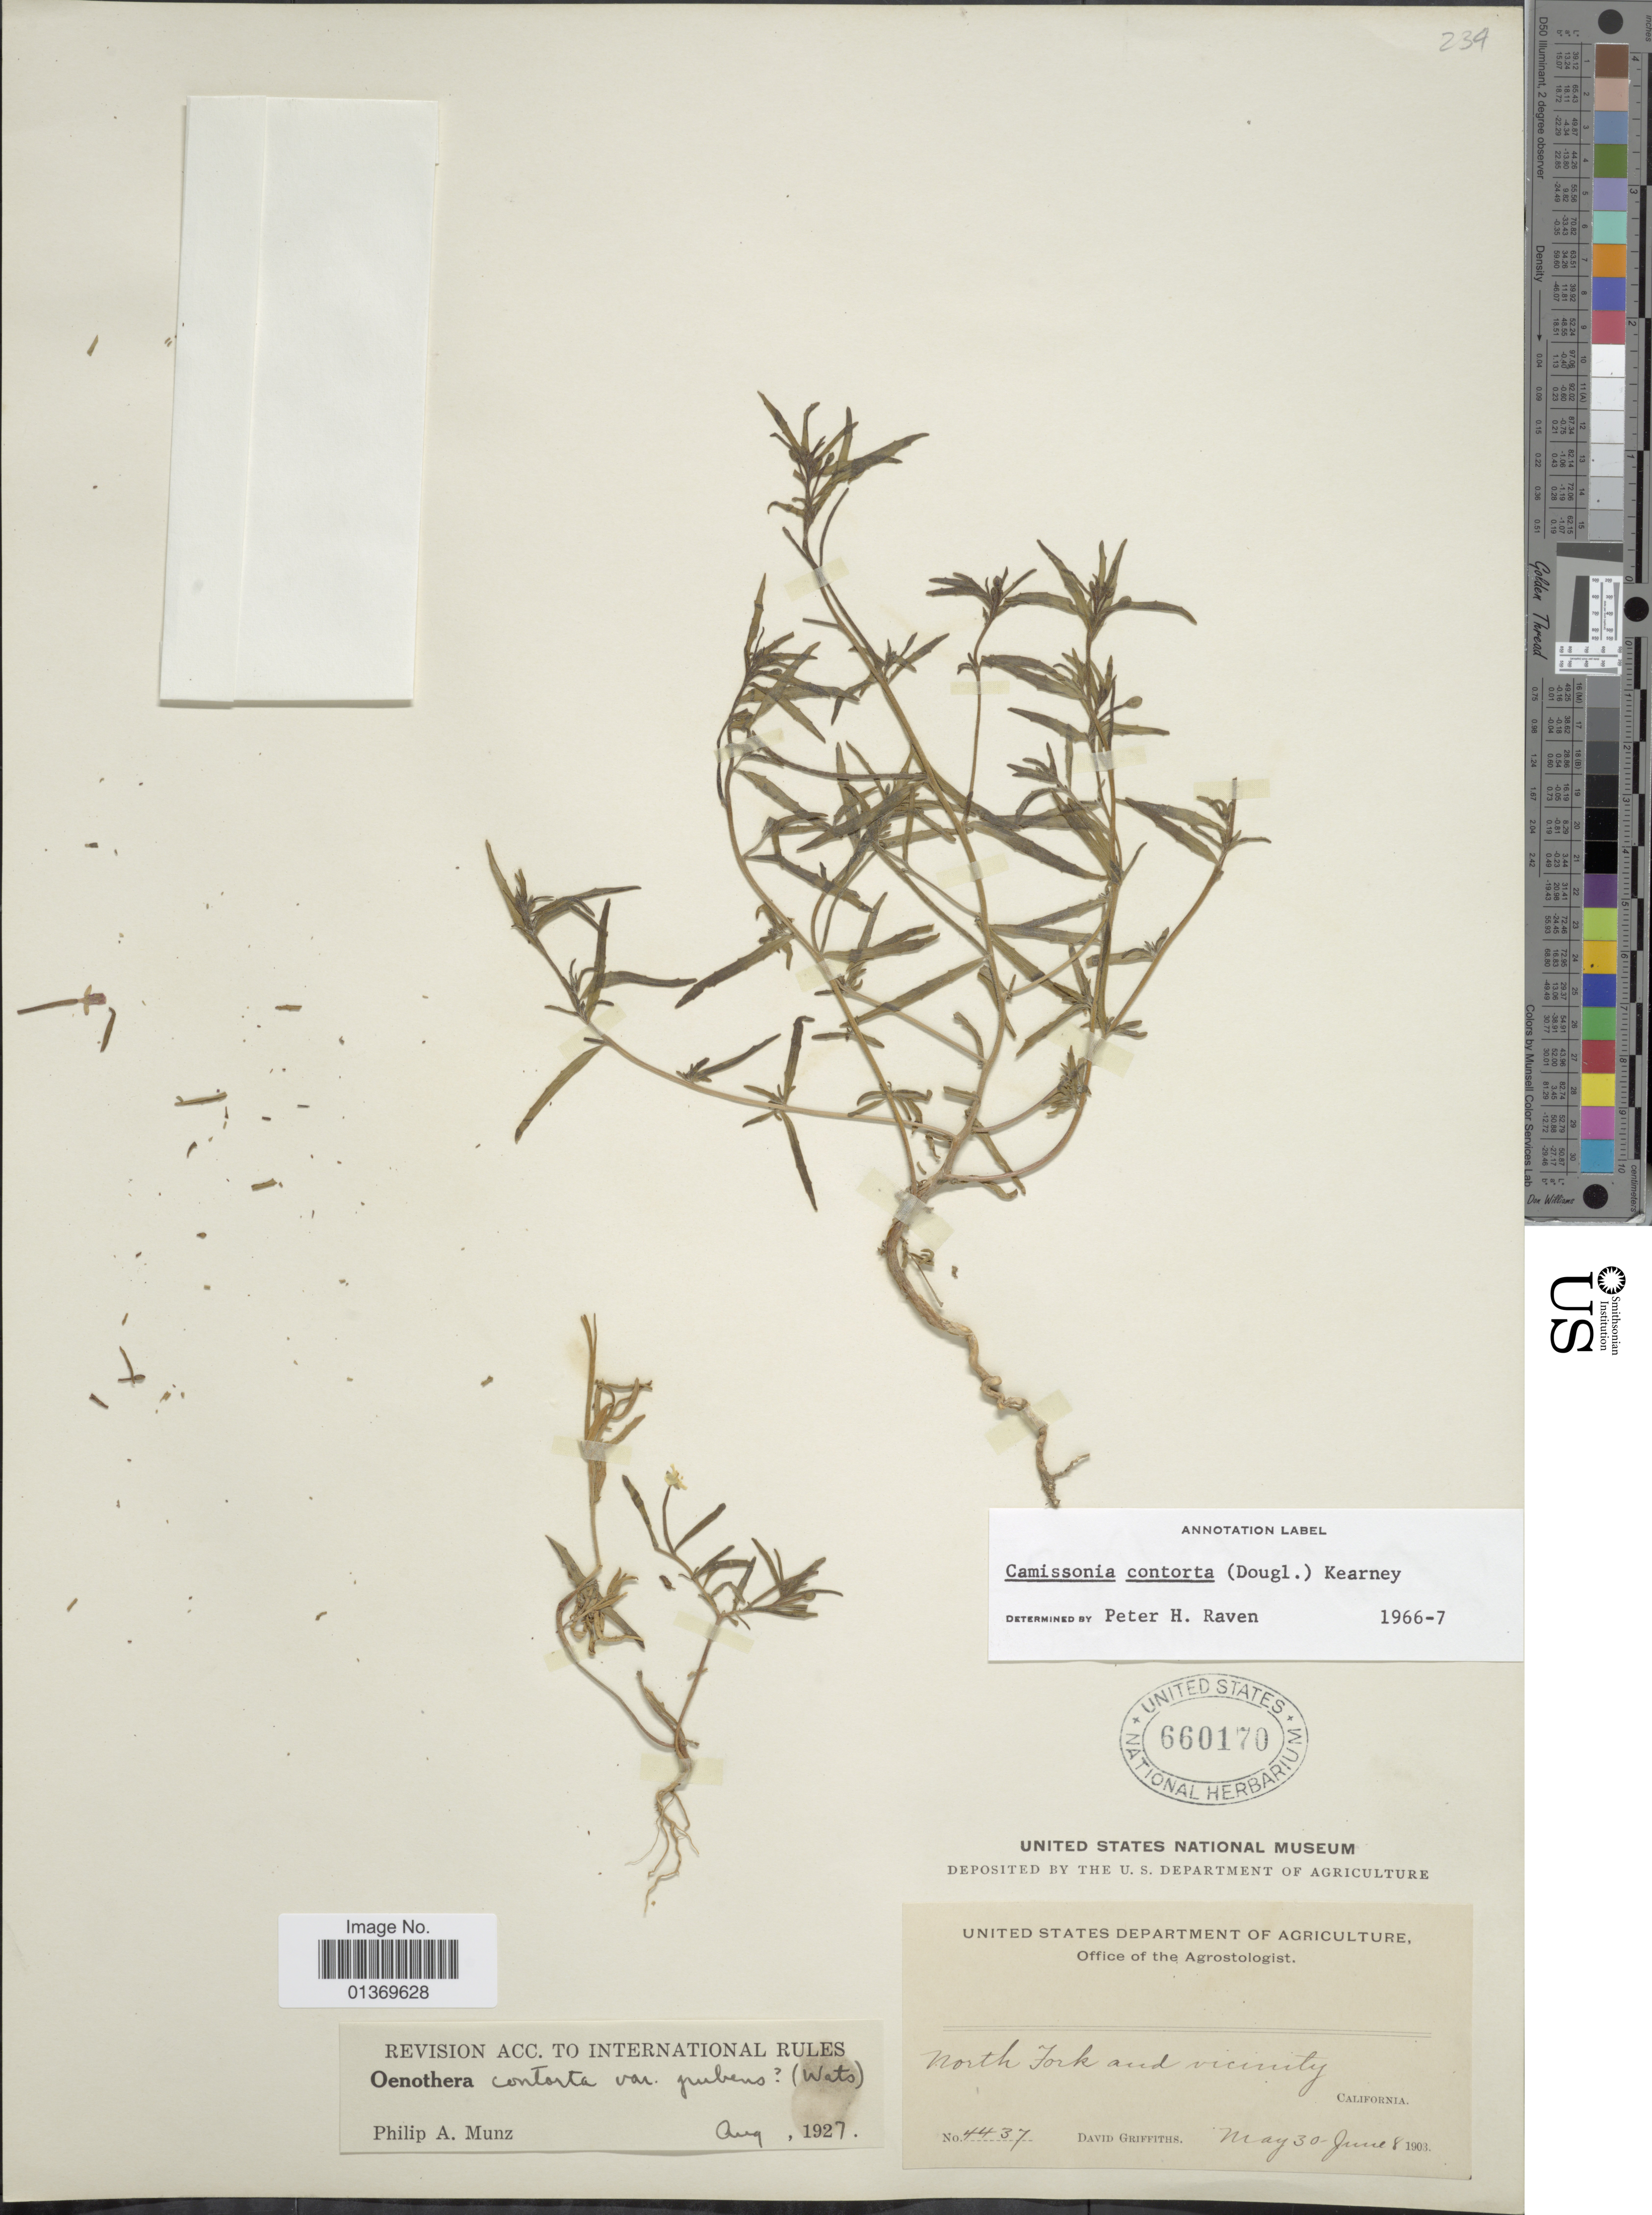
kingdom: Plantae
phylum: Tracheophyta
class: Magnoliopsida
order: Myrtales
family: Onagraceae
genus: Camissonia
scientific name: Camissonia contorta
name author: (Douglas) Kearney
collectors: D. Griffiths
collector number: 4437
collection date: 1903-05-30/1903-06-08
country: United States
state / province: California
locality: North Fork and vicinity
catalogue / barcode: US 660170